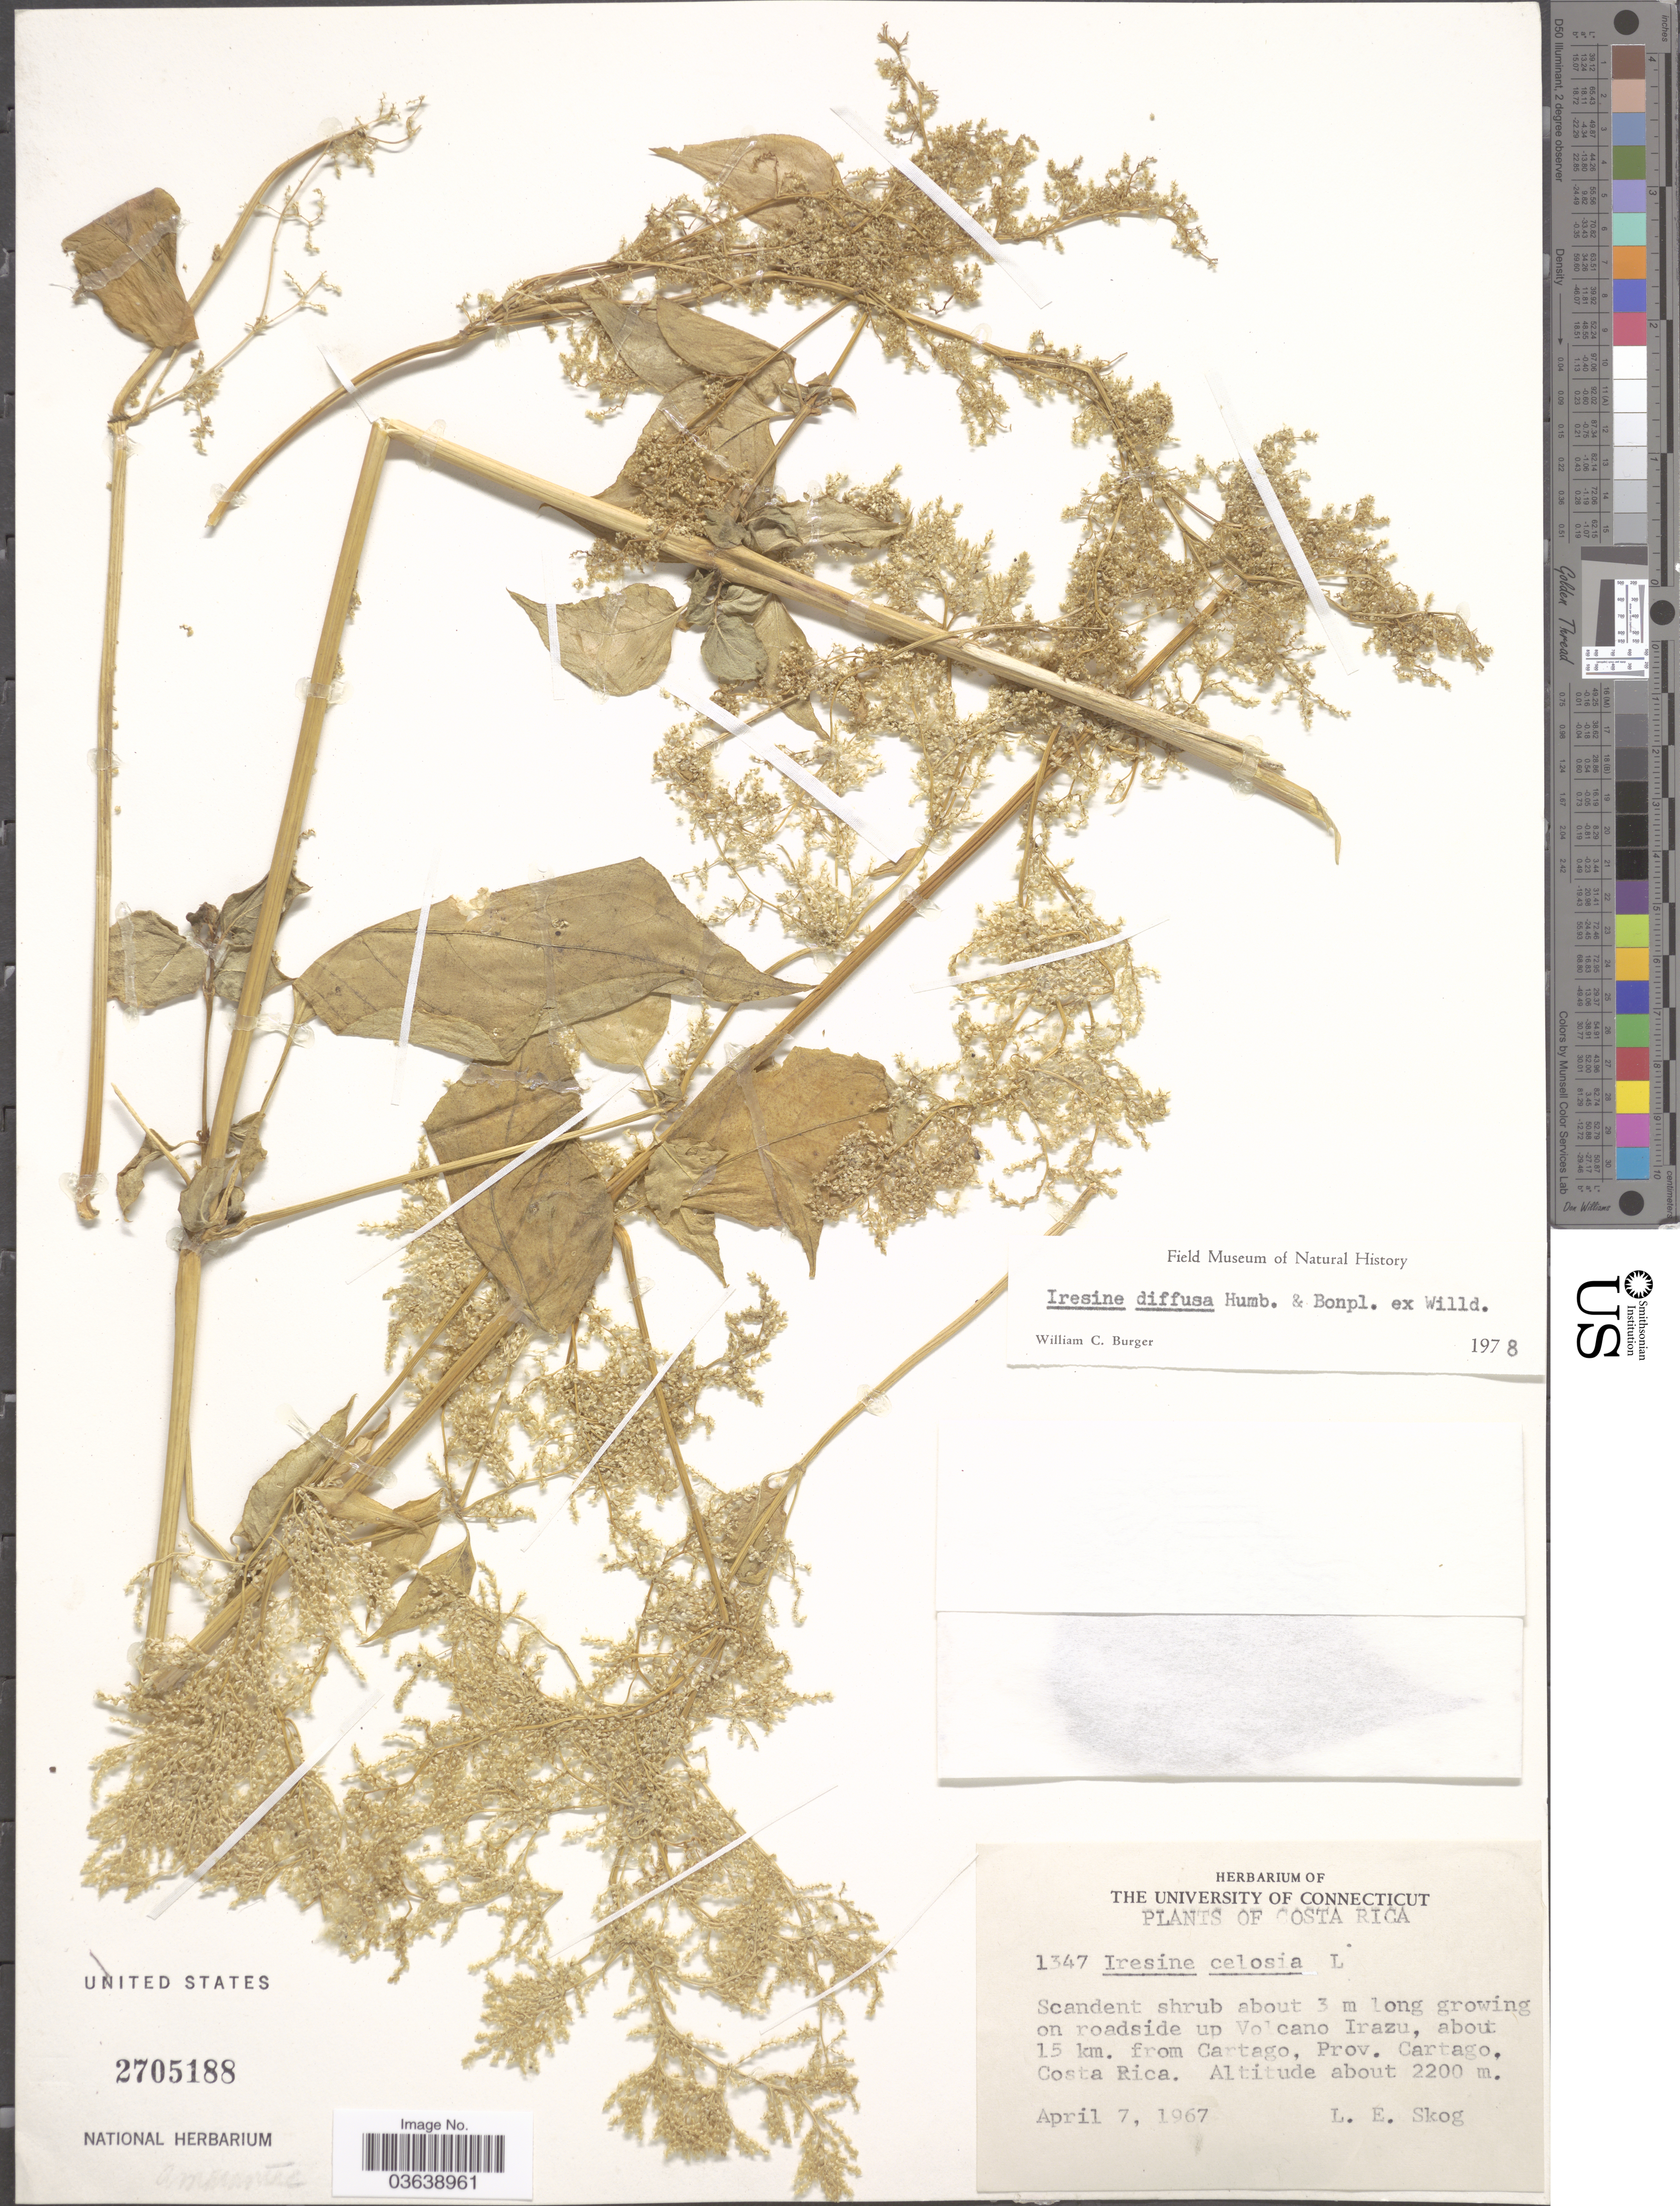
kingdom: Plantae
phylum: Tracheophyta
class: Magnoliopsida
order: Caryophyllales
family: Amaranthaceae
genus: Iresine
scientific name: Iresine celosia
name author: L.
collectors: L. E. Skog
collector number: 1347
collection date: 1967-04-07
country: Costa Rica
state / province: Cartago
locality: On roadside up Volcano Irazu, about 15 km. from Cartago.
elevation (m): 2200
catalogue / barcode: US 2705188